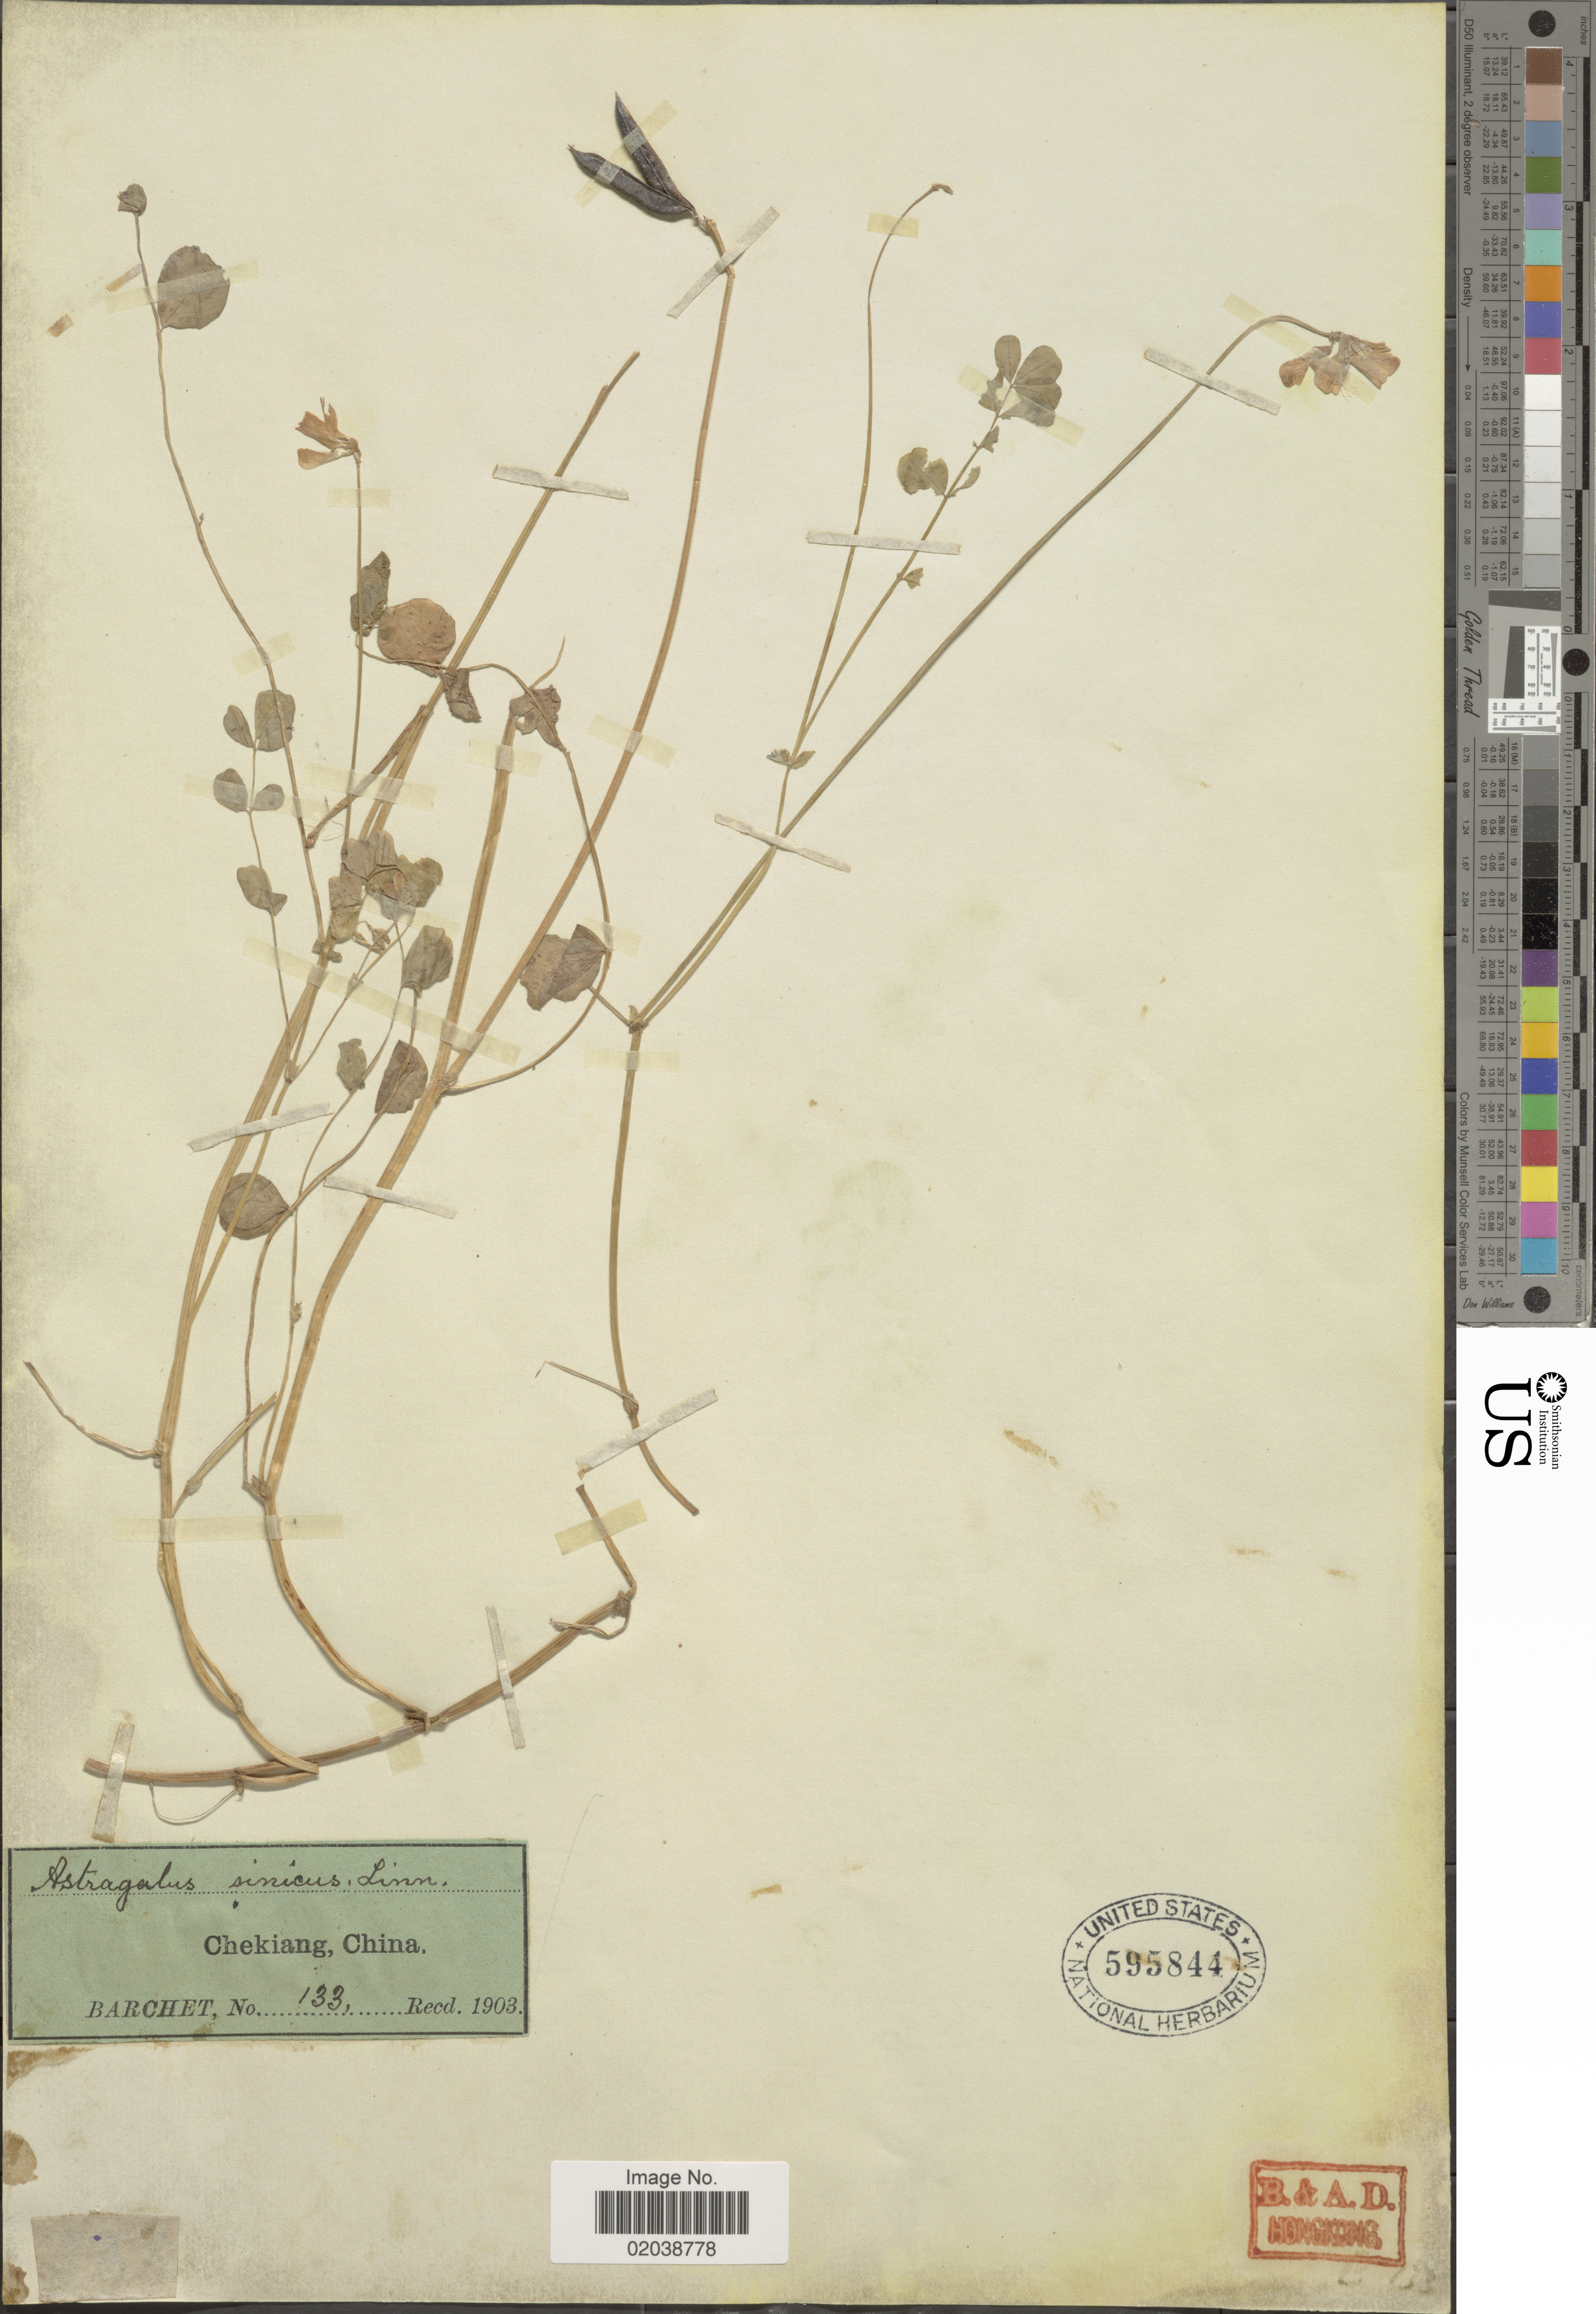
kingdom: Plantae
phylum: Tracheophyta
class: Magnoliopsida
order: Fabales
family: Fabaceae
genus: Astragalus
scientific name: Astragalus sinicus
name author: L.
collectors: Barchet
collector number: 133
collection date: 1903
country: China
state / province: Zhejiang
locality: Chekiang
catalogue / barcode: US 595844